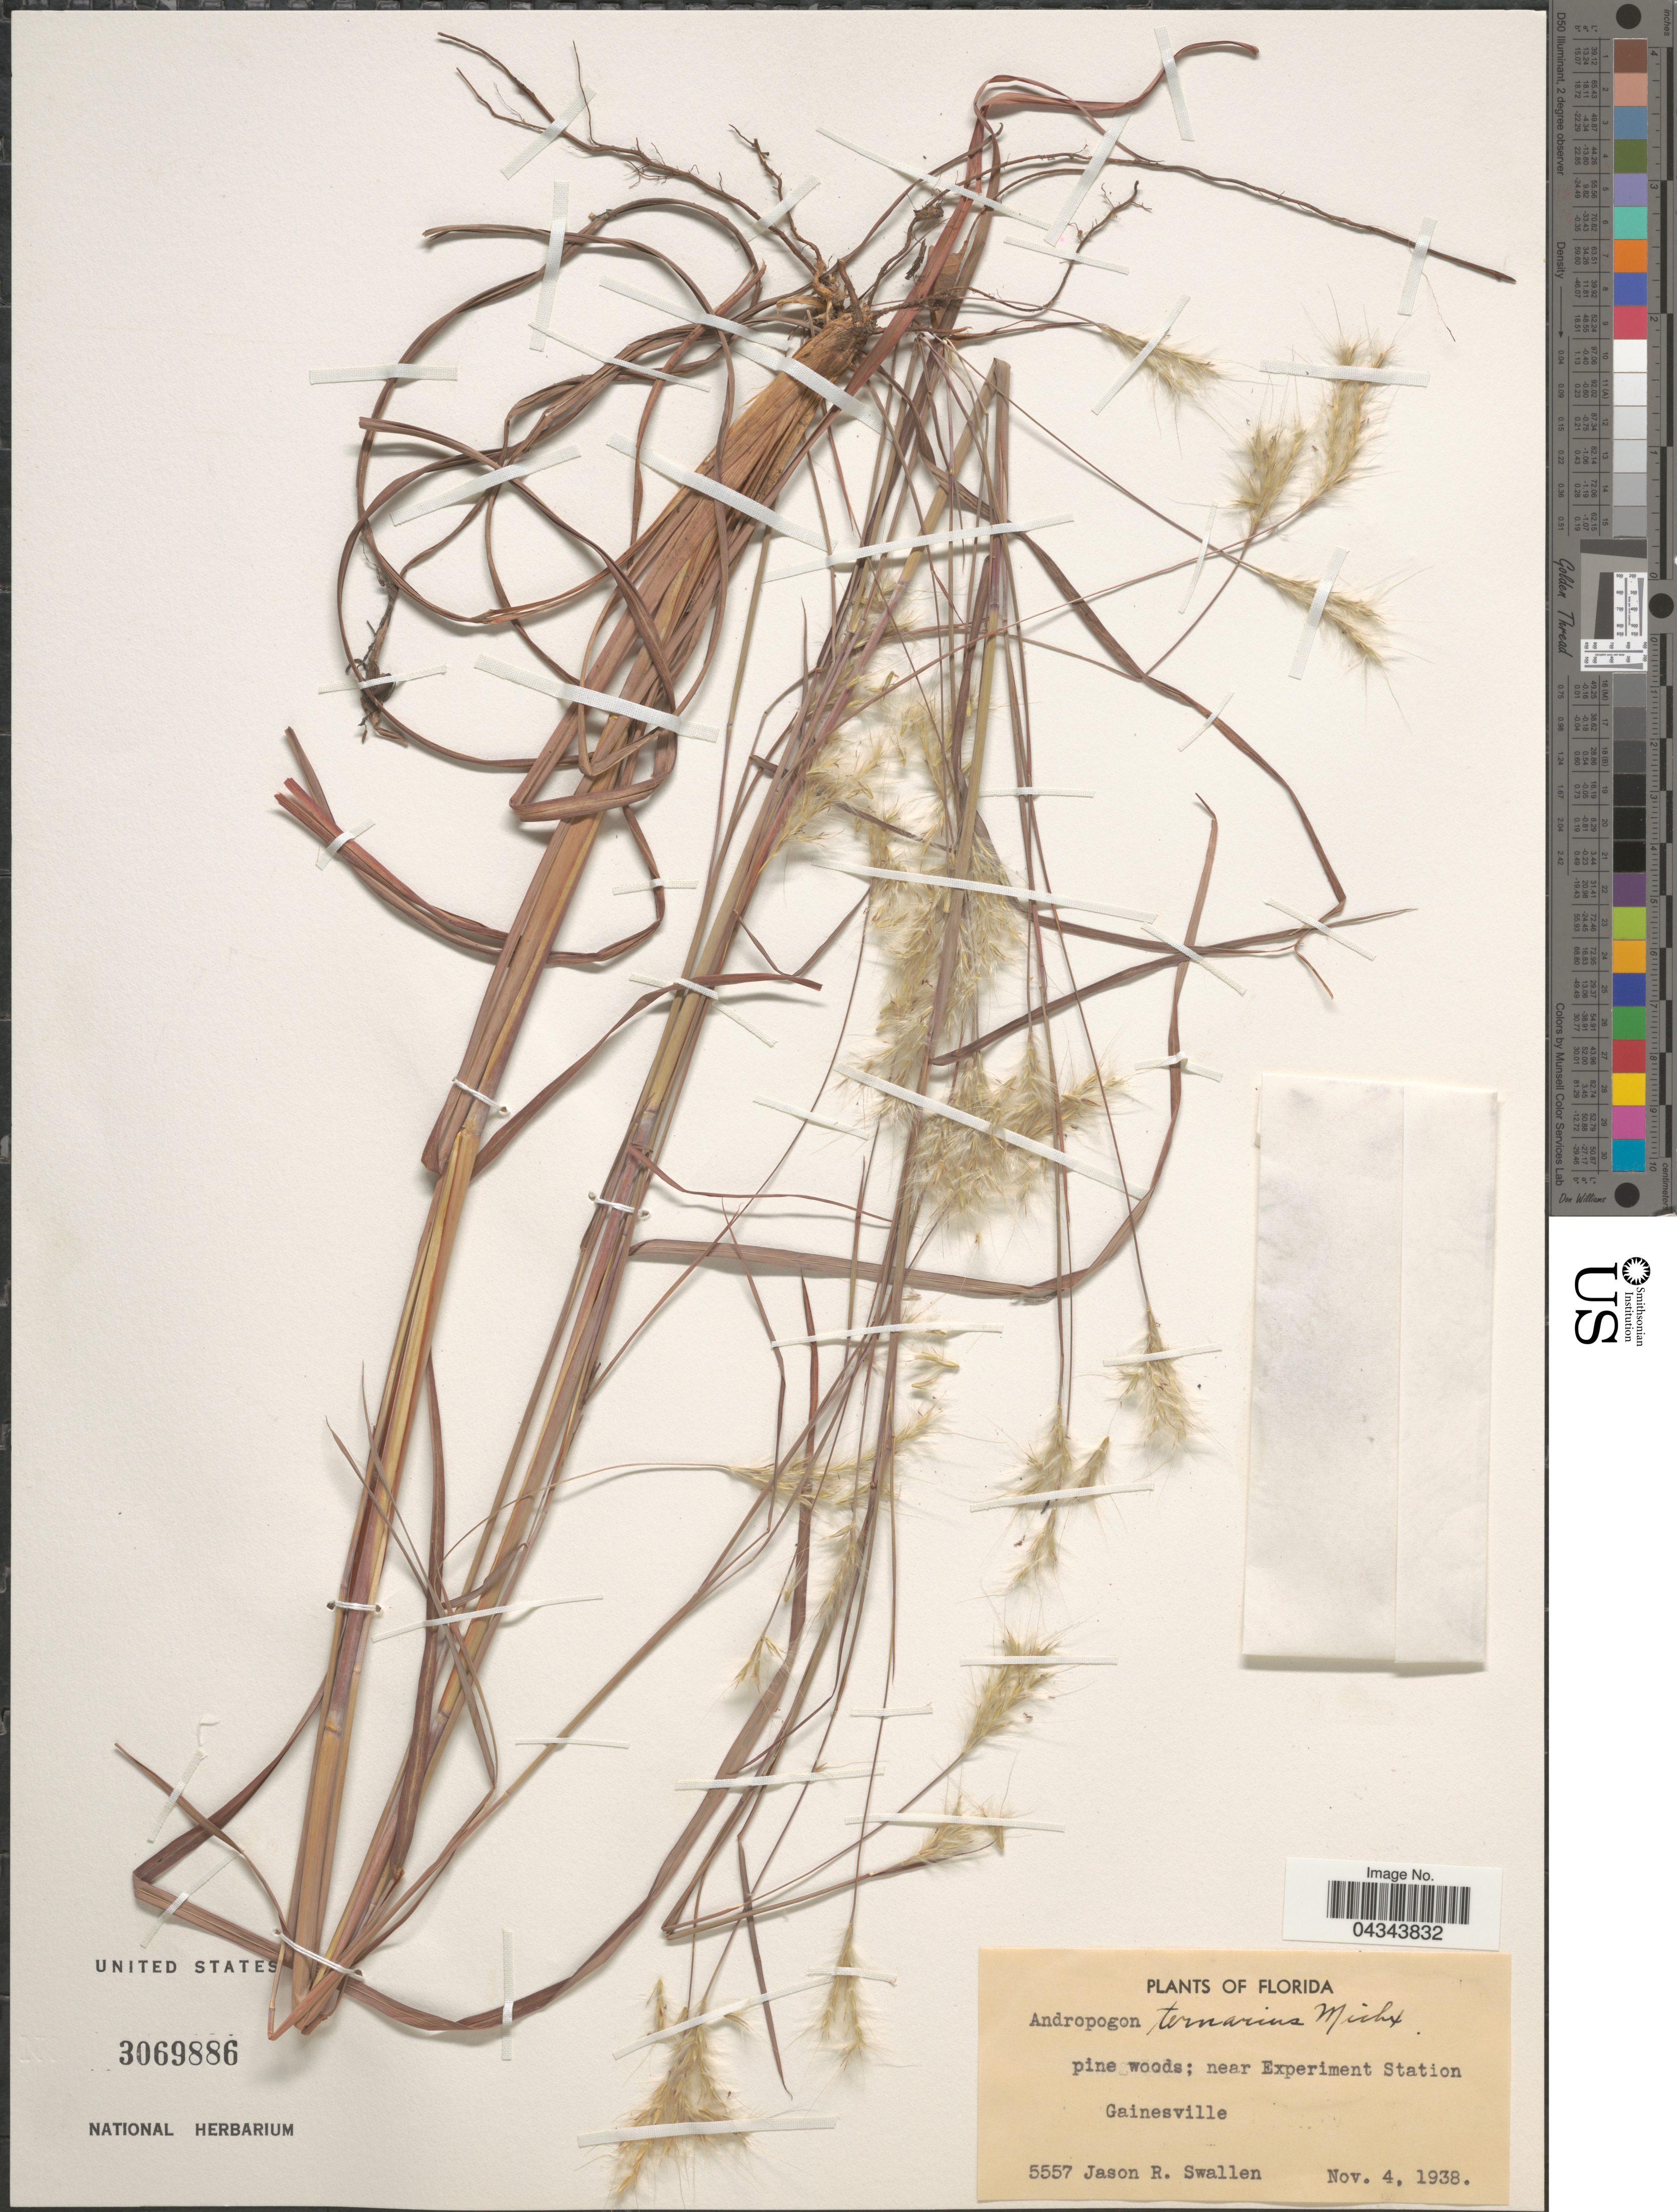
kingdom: Plantae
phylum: Tracheophyta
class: Liliopsida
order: Poales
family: Poaceae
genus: Andropogon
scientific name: Andropogon ternarius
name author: Michx.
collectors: J. R. Swallen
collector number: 5557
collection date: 1938-11-04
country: United States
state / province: Florida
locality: Near Experiment Station Gainesville.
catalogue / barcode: US 3069886